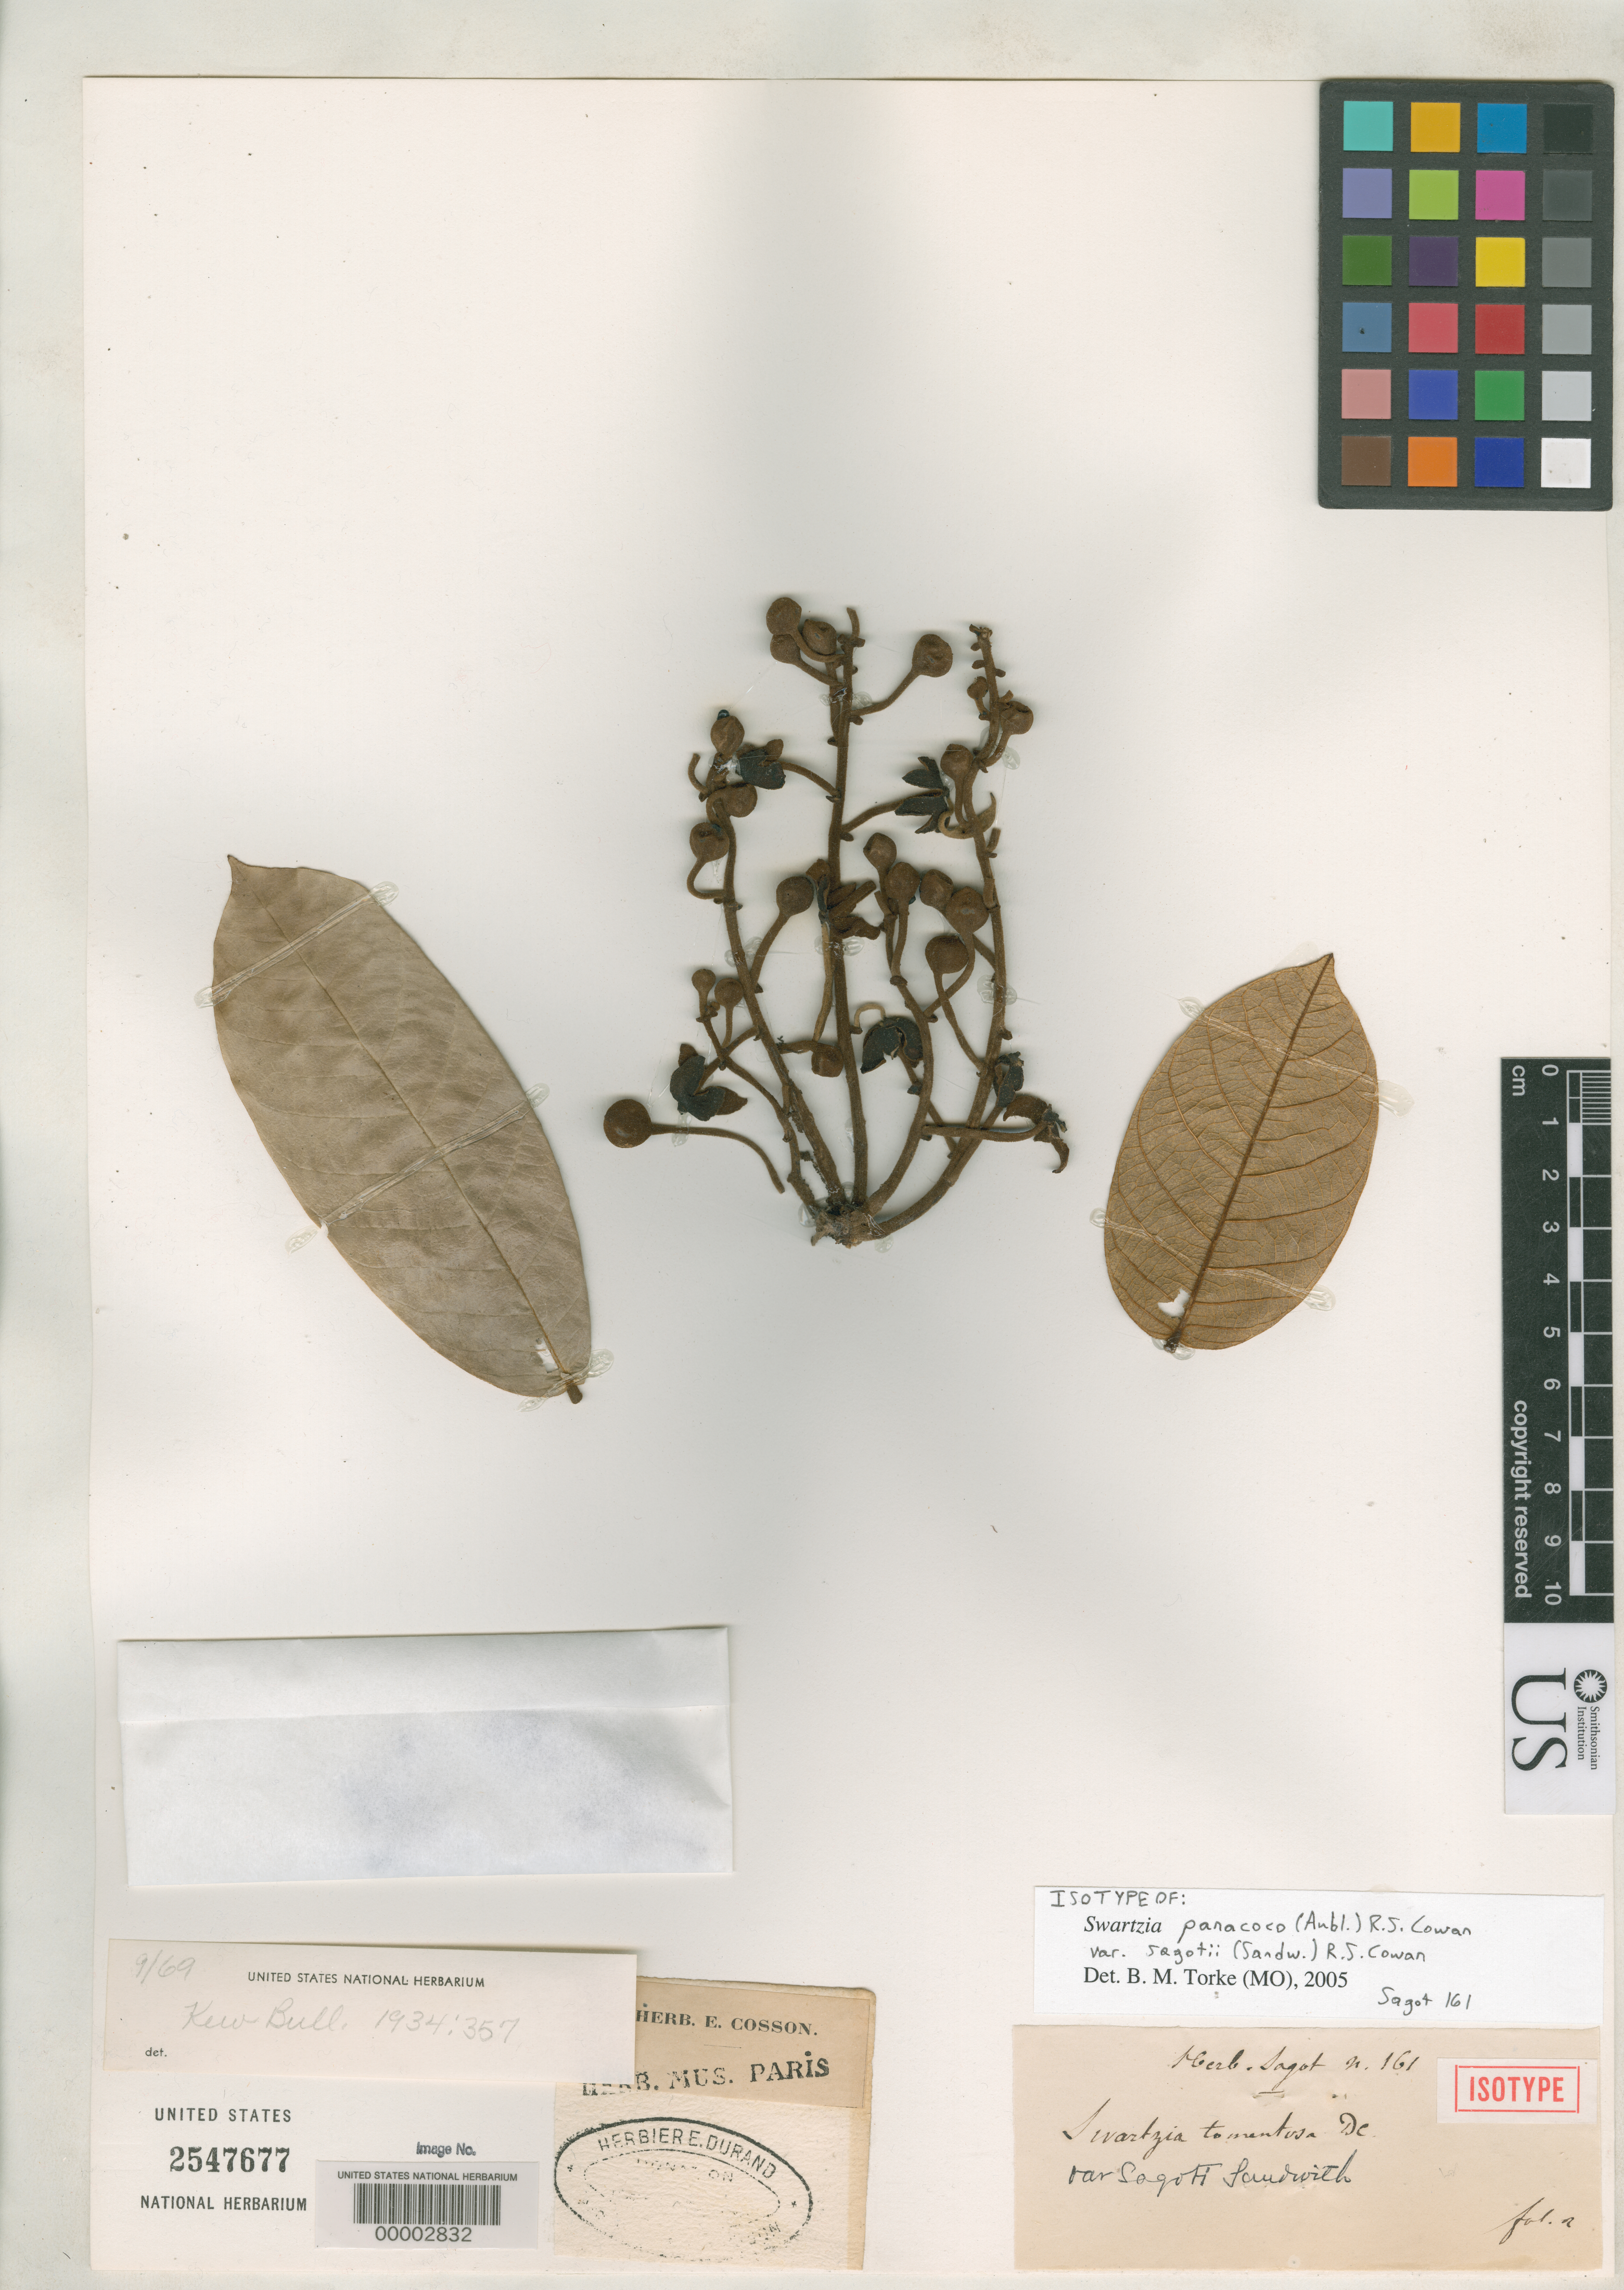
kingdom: Plantae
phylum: Tracheophyta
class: Magnoliopsida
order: Fabales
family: Fabaceae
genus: Swartzia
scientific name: Swartzia tomentosa var. sagotii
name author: Sandwith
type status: Isotype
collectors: P. A. Sagot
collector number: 161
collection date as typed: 1857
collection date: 1857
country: French Guiana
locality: Karouany.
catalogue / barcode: US 2547677